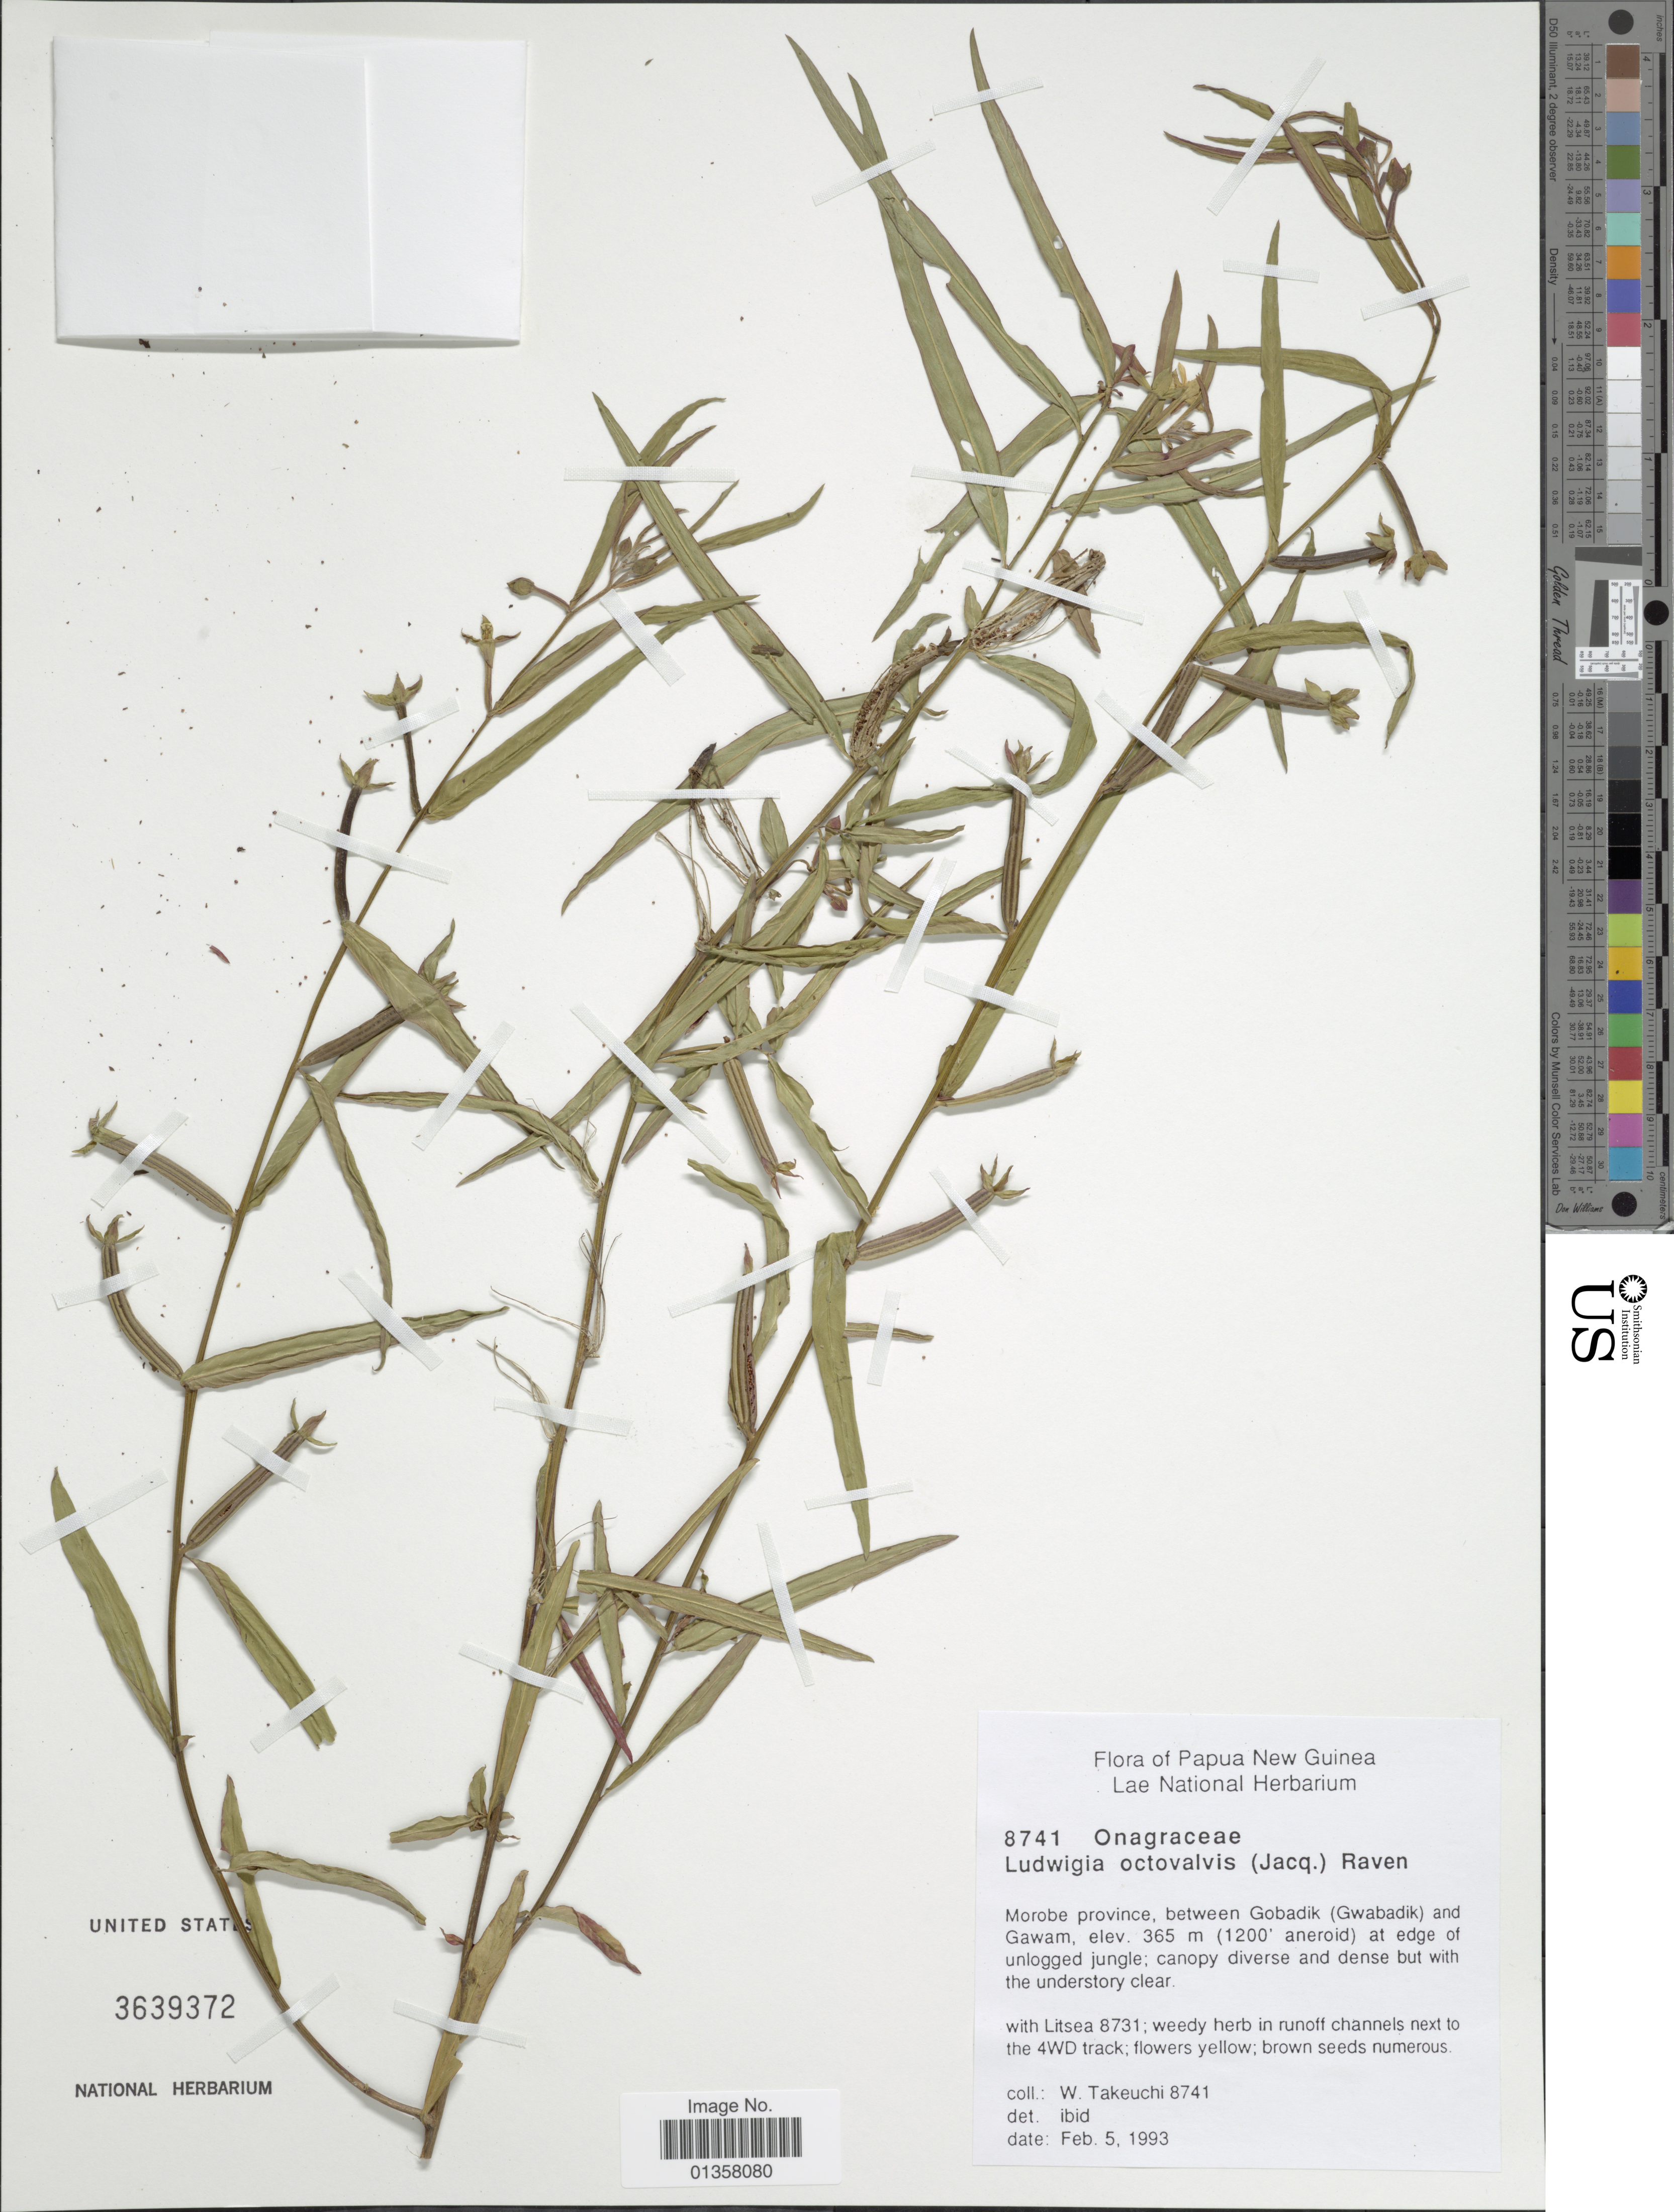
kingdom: Plantae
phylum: Tracheophyta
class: Magnoliopsida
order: Myrtales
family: Onagraceae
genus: Ludwigia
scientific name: Ludwigia octovalvis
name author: (Jacq.) P.H. Raven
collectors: W. Takeuchi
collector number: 8741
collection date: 1993-02-05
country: Papua New Guinea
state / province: Morobe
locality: Between Gobadik (Gwabadik) and Gawam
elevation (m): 365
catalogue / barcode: US 3639372